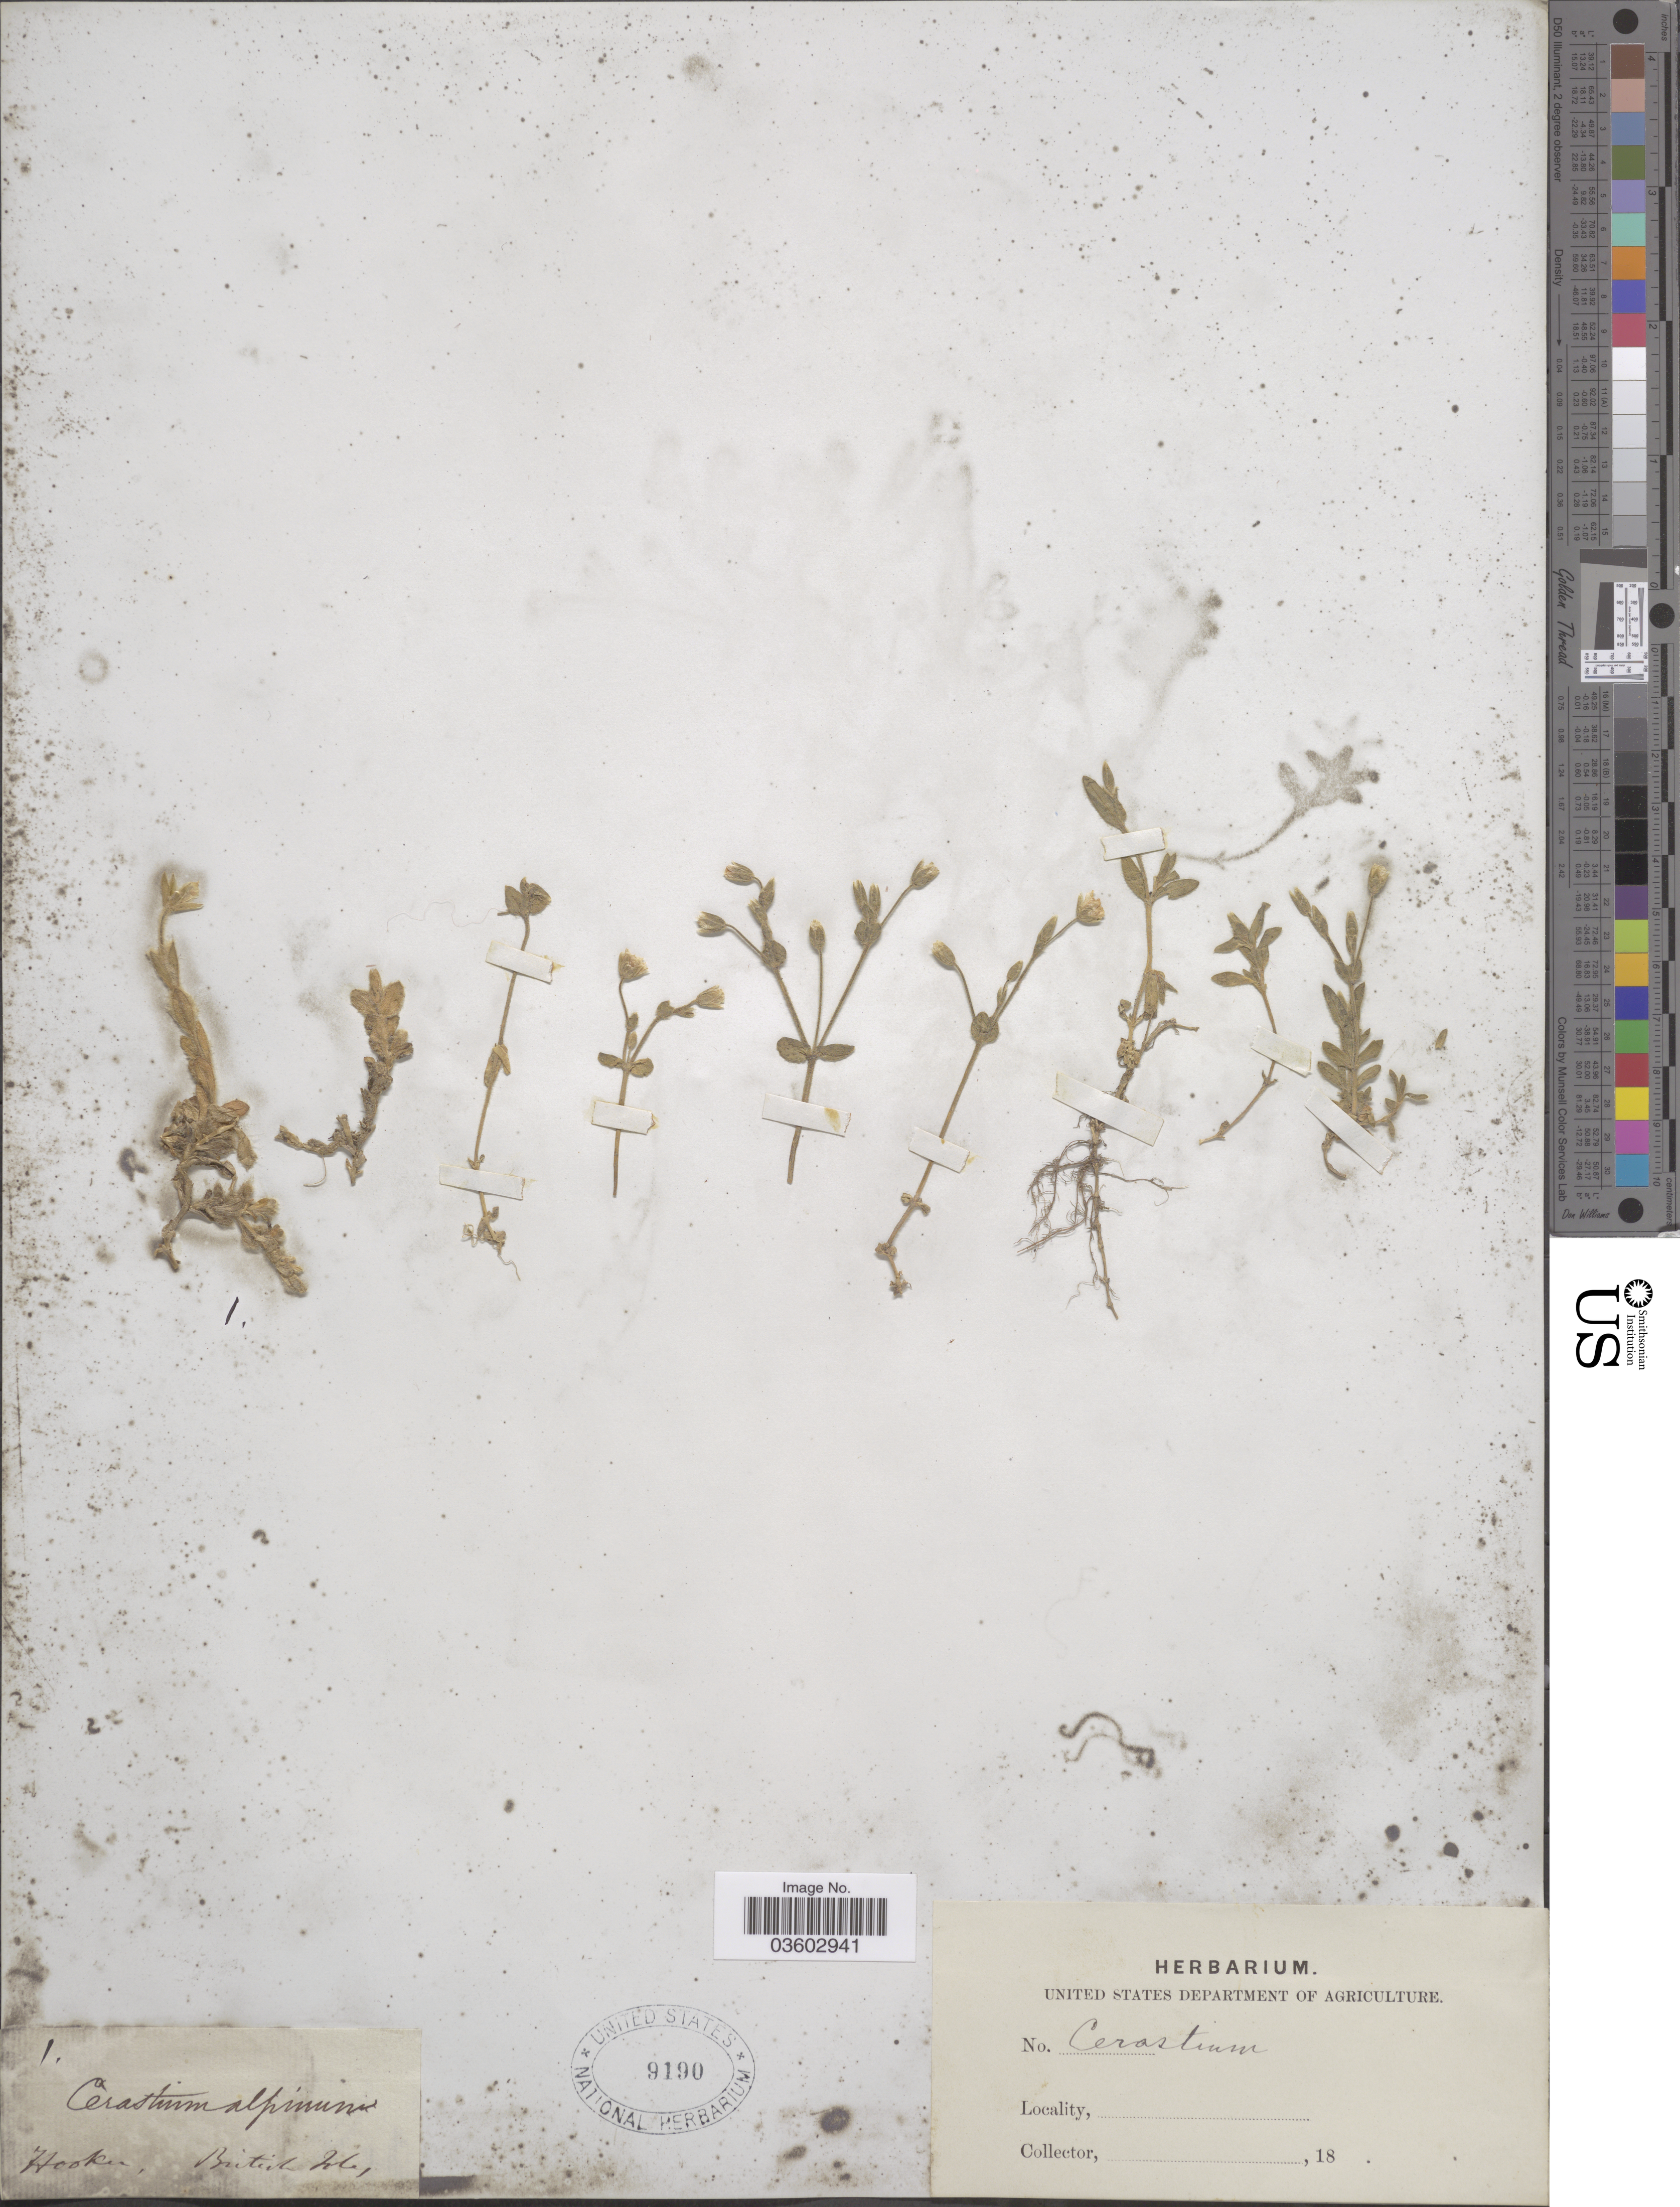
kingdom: Plantae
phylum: Tracheophyta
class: Magnoliopsida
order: Caryophyllales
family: Caryophyllaceae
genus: Cerastium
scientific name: Cerastium alpinum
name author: L.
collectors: -. Hooker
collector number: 1*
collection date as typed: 18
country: United Kingdom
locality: British Isles.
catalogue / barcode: US 9190